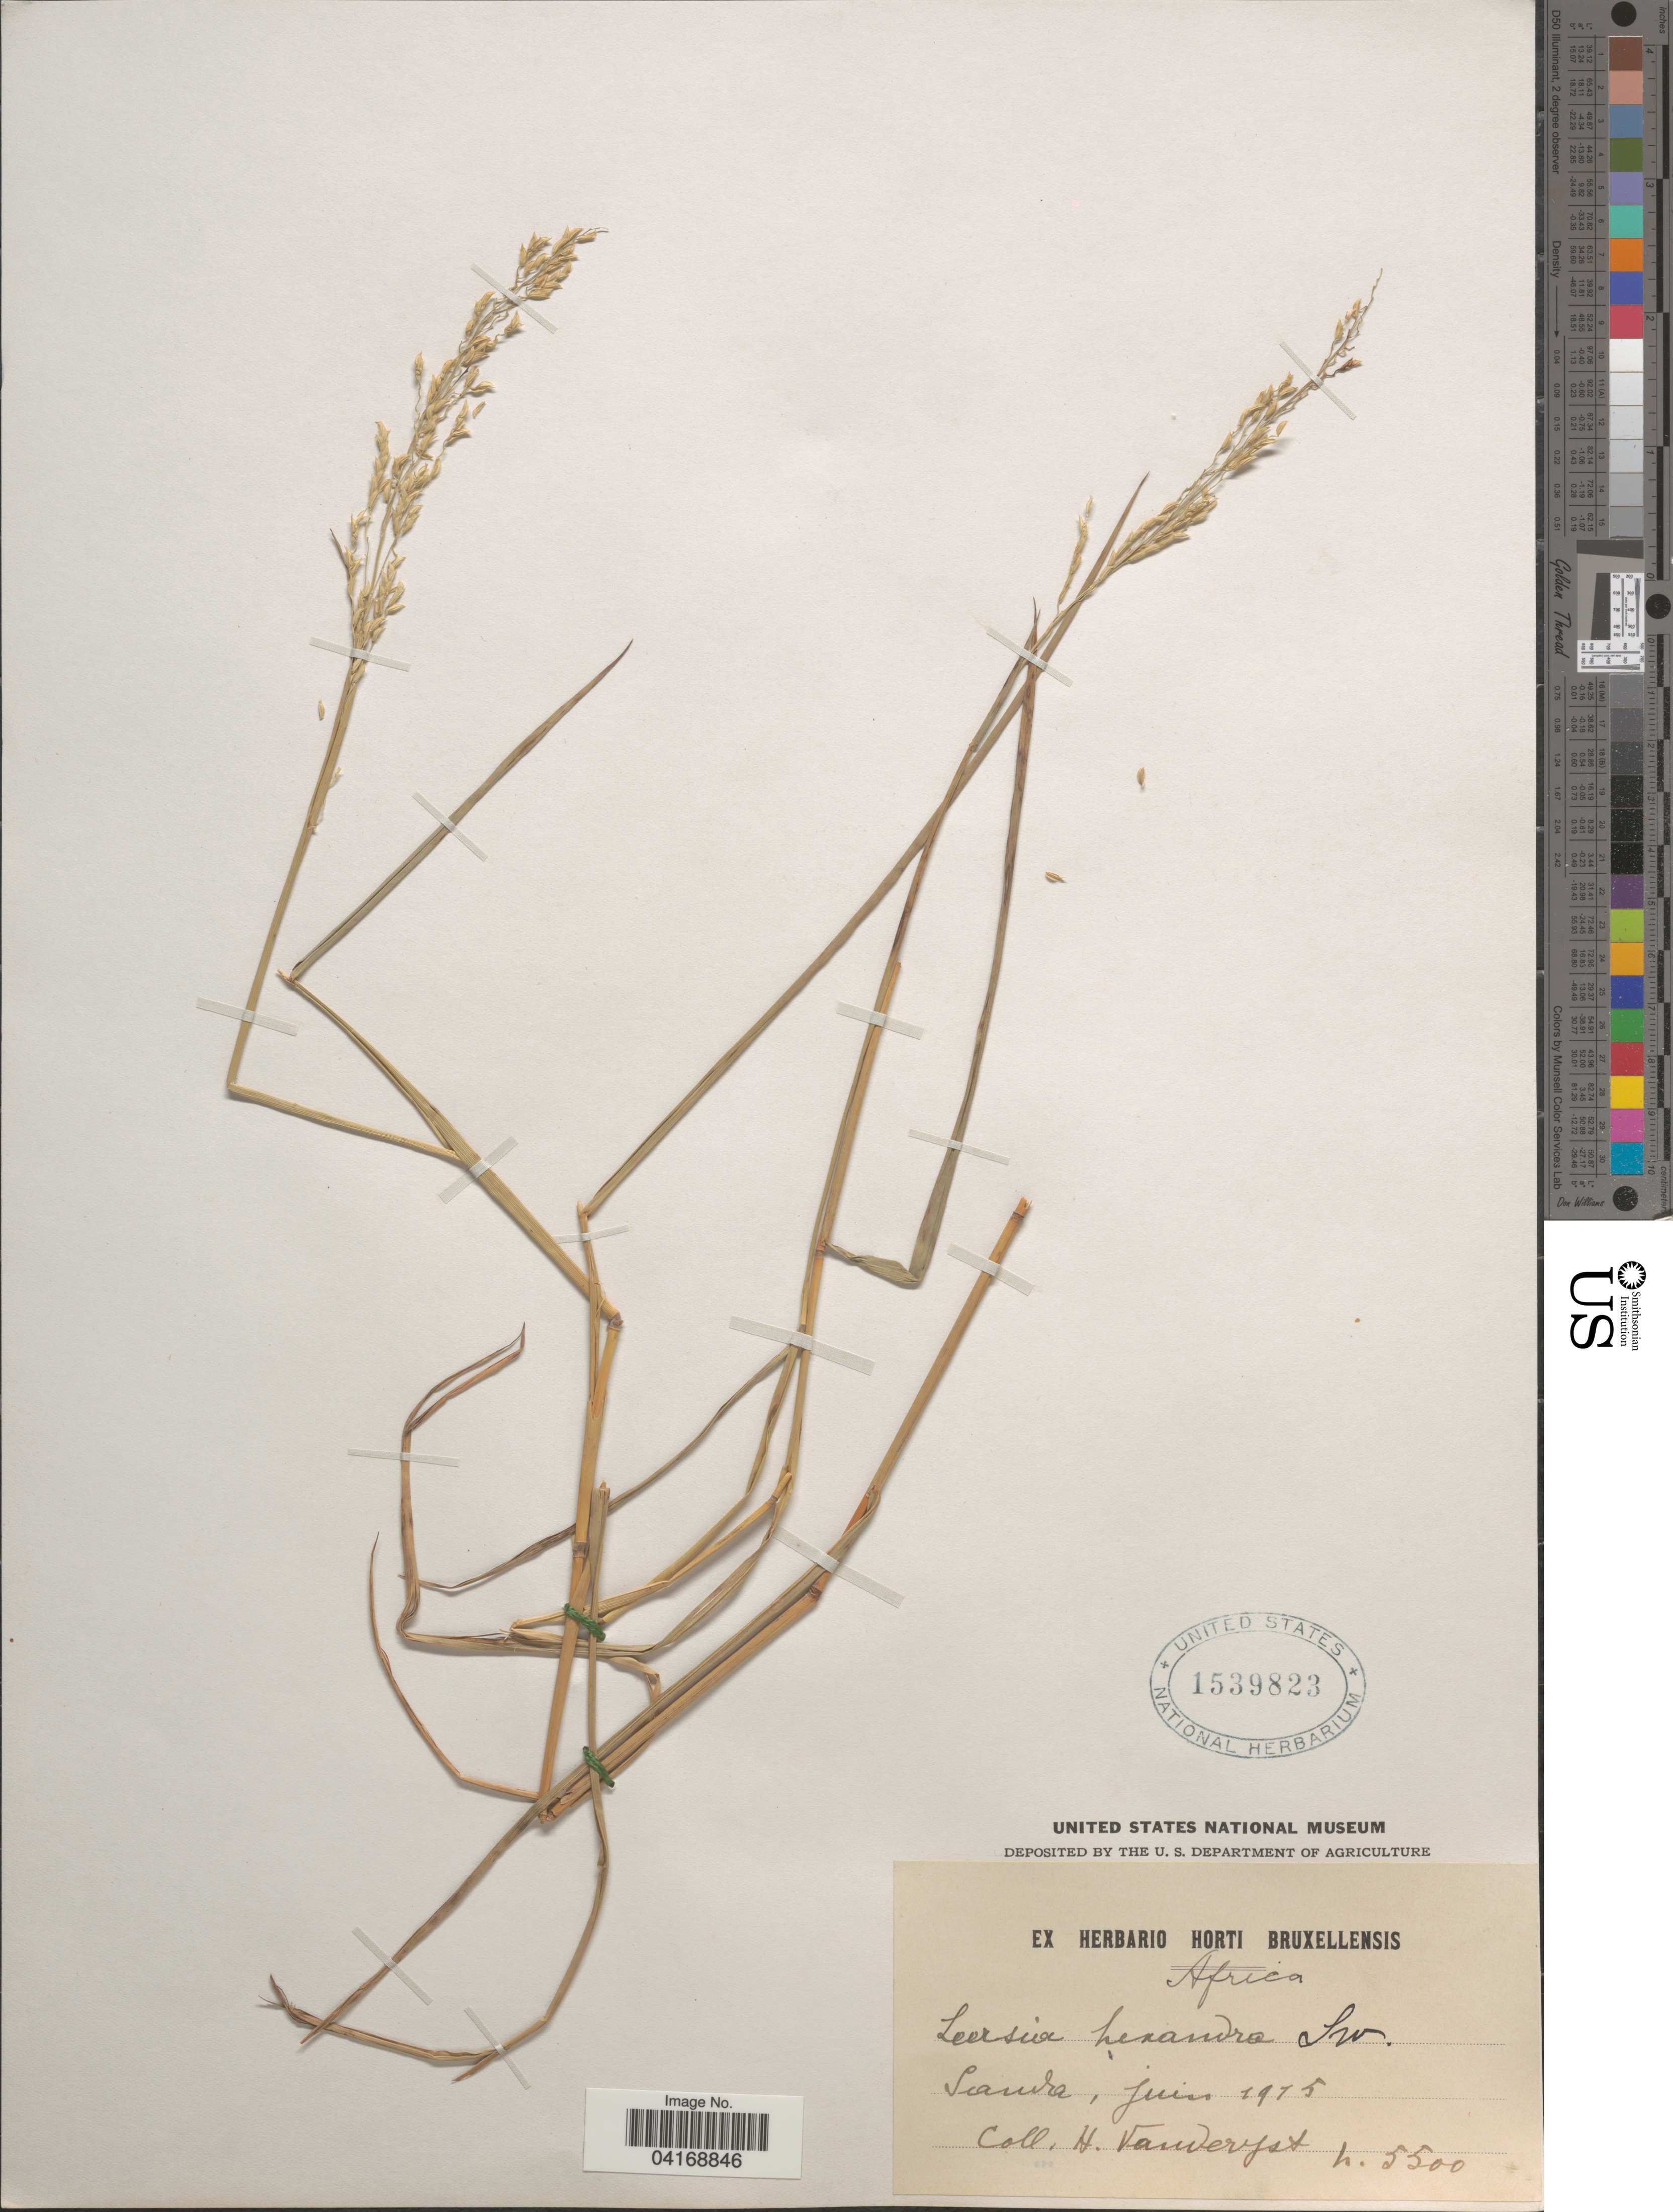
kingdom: Plantae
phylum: Tracheophyta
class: Liliopsida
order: Poales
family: Poaceae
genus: Leersia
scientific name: Leersia hexandra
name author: Sw.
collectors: H. J. R. Vanderyst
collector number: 5500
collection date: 1915-06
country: Angola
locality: Sanda. Africa.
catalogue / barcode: US 1539823